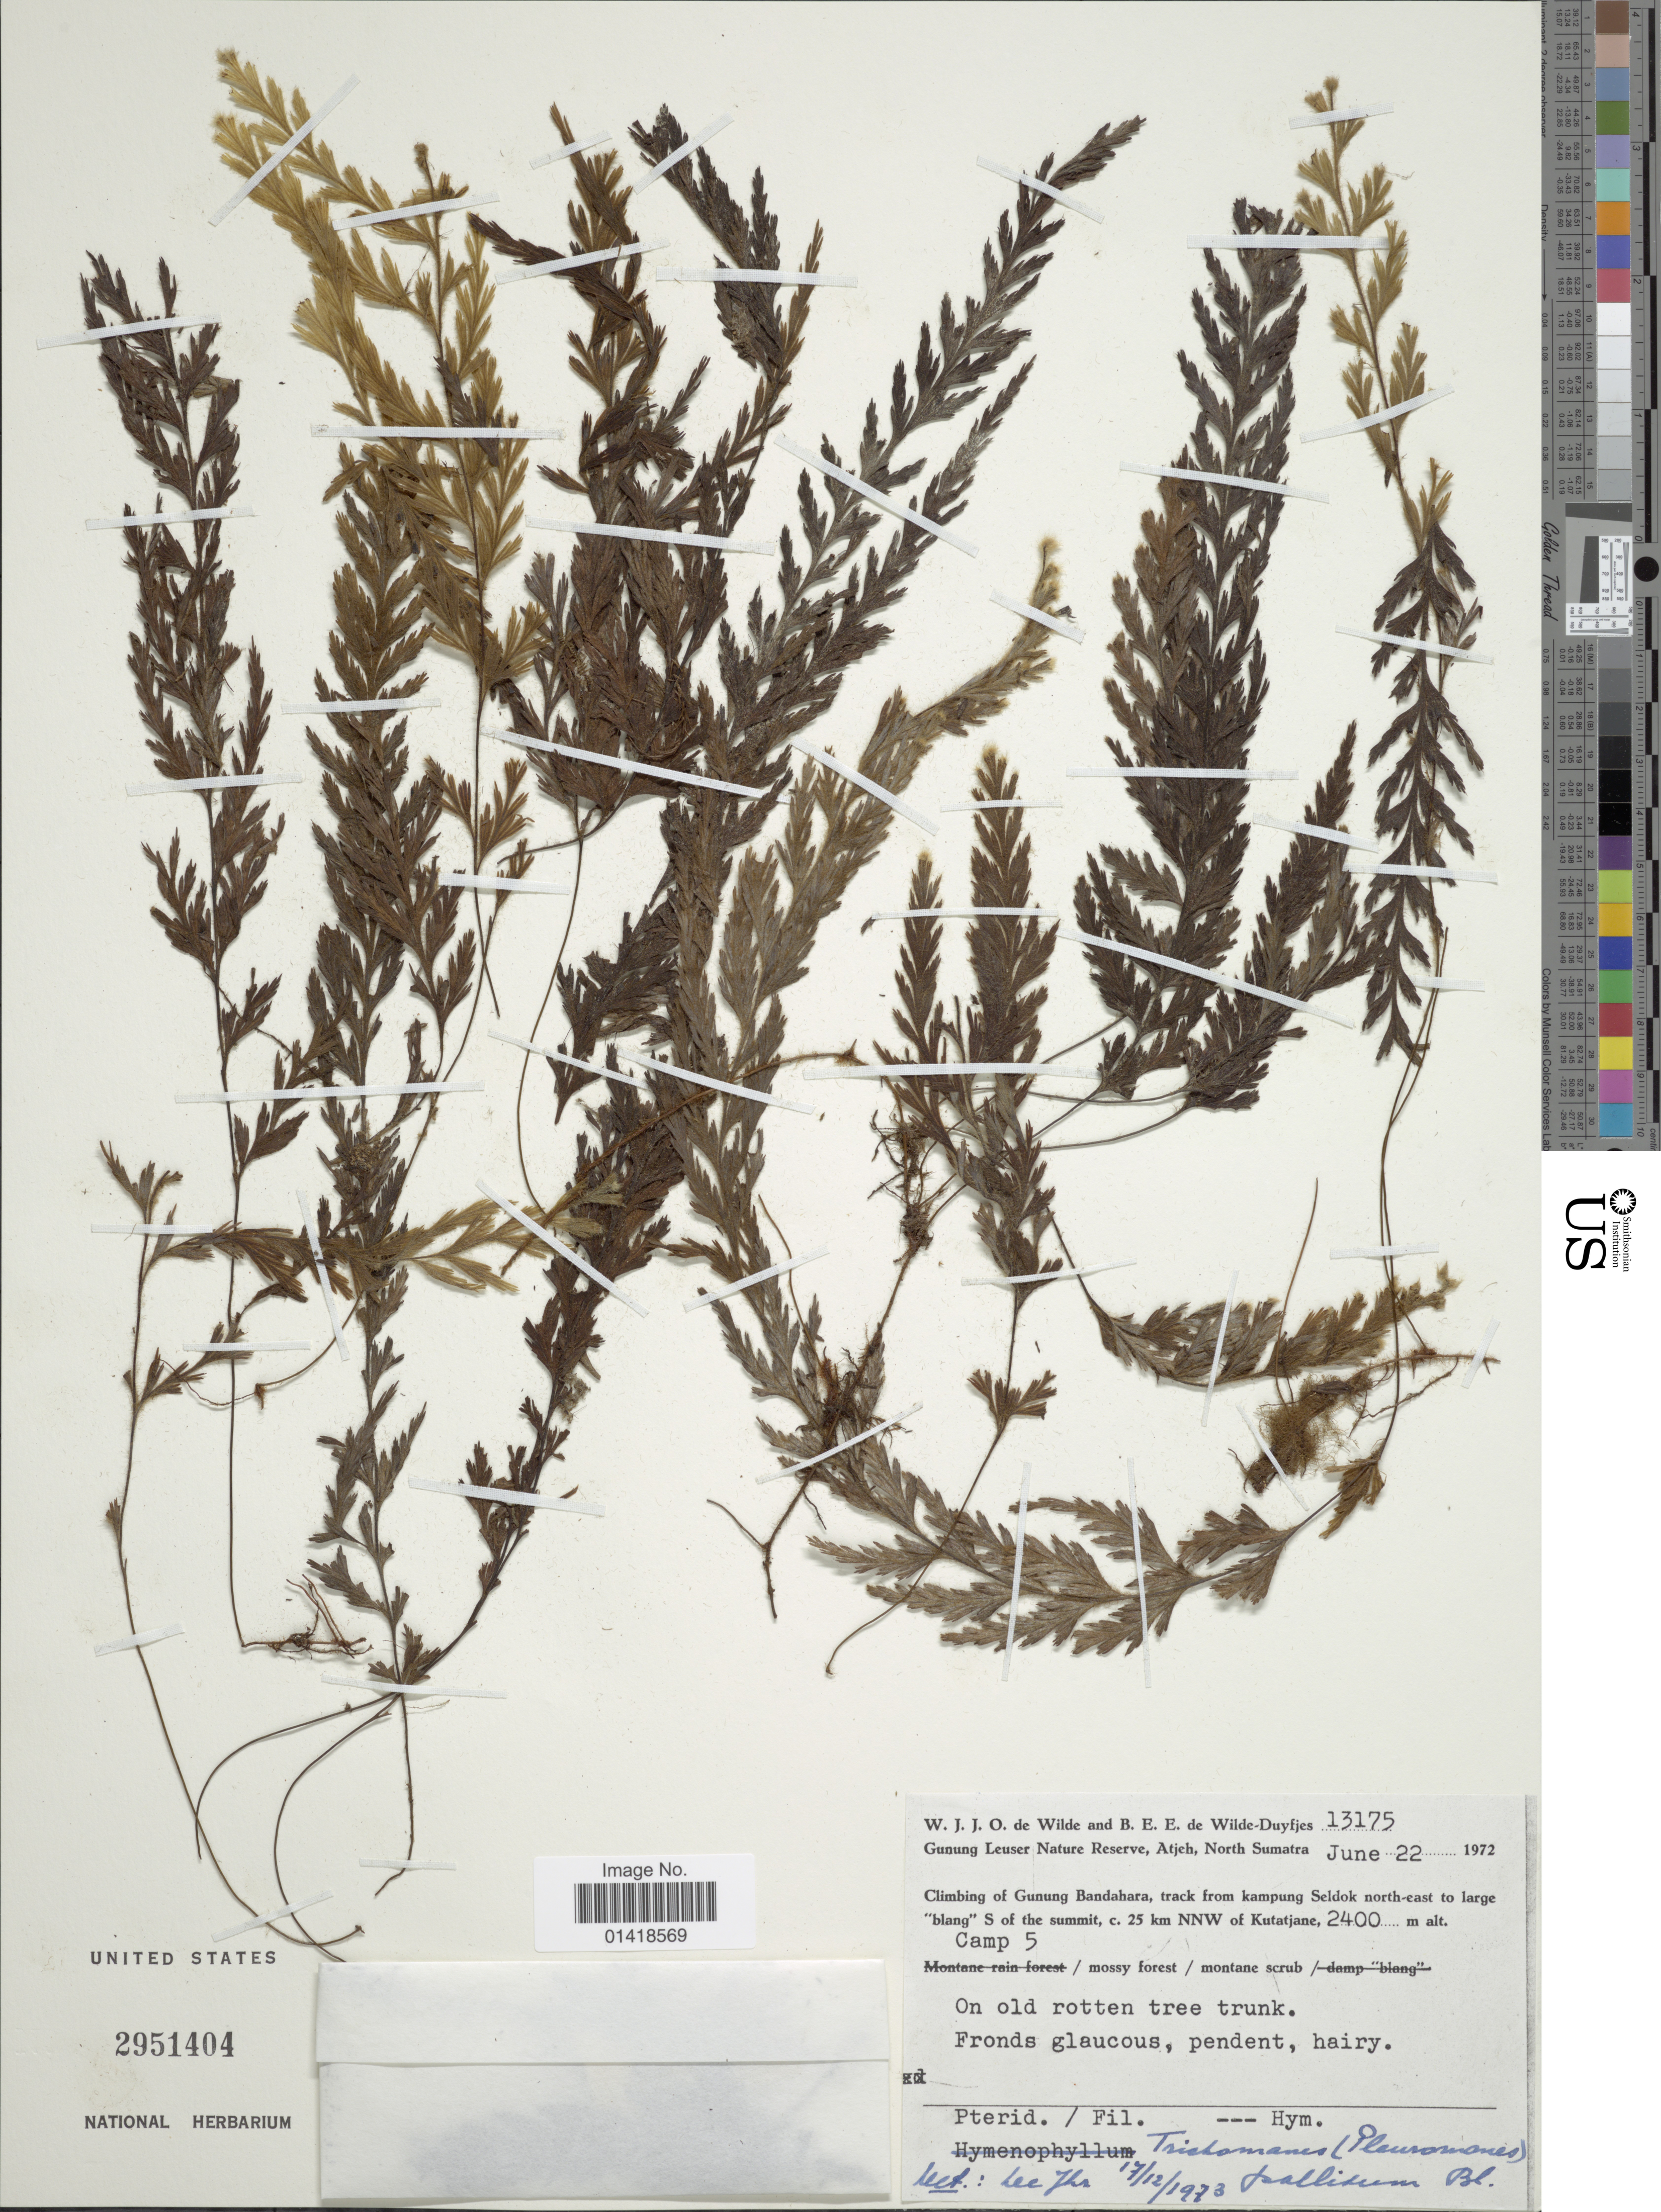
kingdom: Plantae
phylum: Tracheophyta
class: Polypodiopsida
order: Hymenophyllales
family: Hymenophyllaceae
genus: Hymenophyllum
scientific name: Hymenophyllum pallidum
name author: (Blume) Ebihara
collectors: W. J. de Wilde & B. E. de Wilde-Duyfjes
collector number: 13175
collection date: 1972-06-22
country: Indonesia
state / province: Sumatra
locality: Gunung Leuser Nature Reserve, Atjeh, North Sumatra. Climbing of Gunung Bandahara, track from kampung Seldok north-east to large blang' S of the summit, 25 km NNW of Kutatjane. Camp 5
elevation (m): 2400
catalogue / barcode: US 2951404